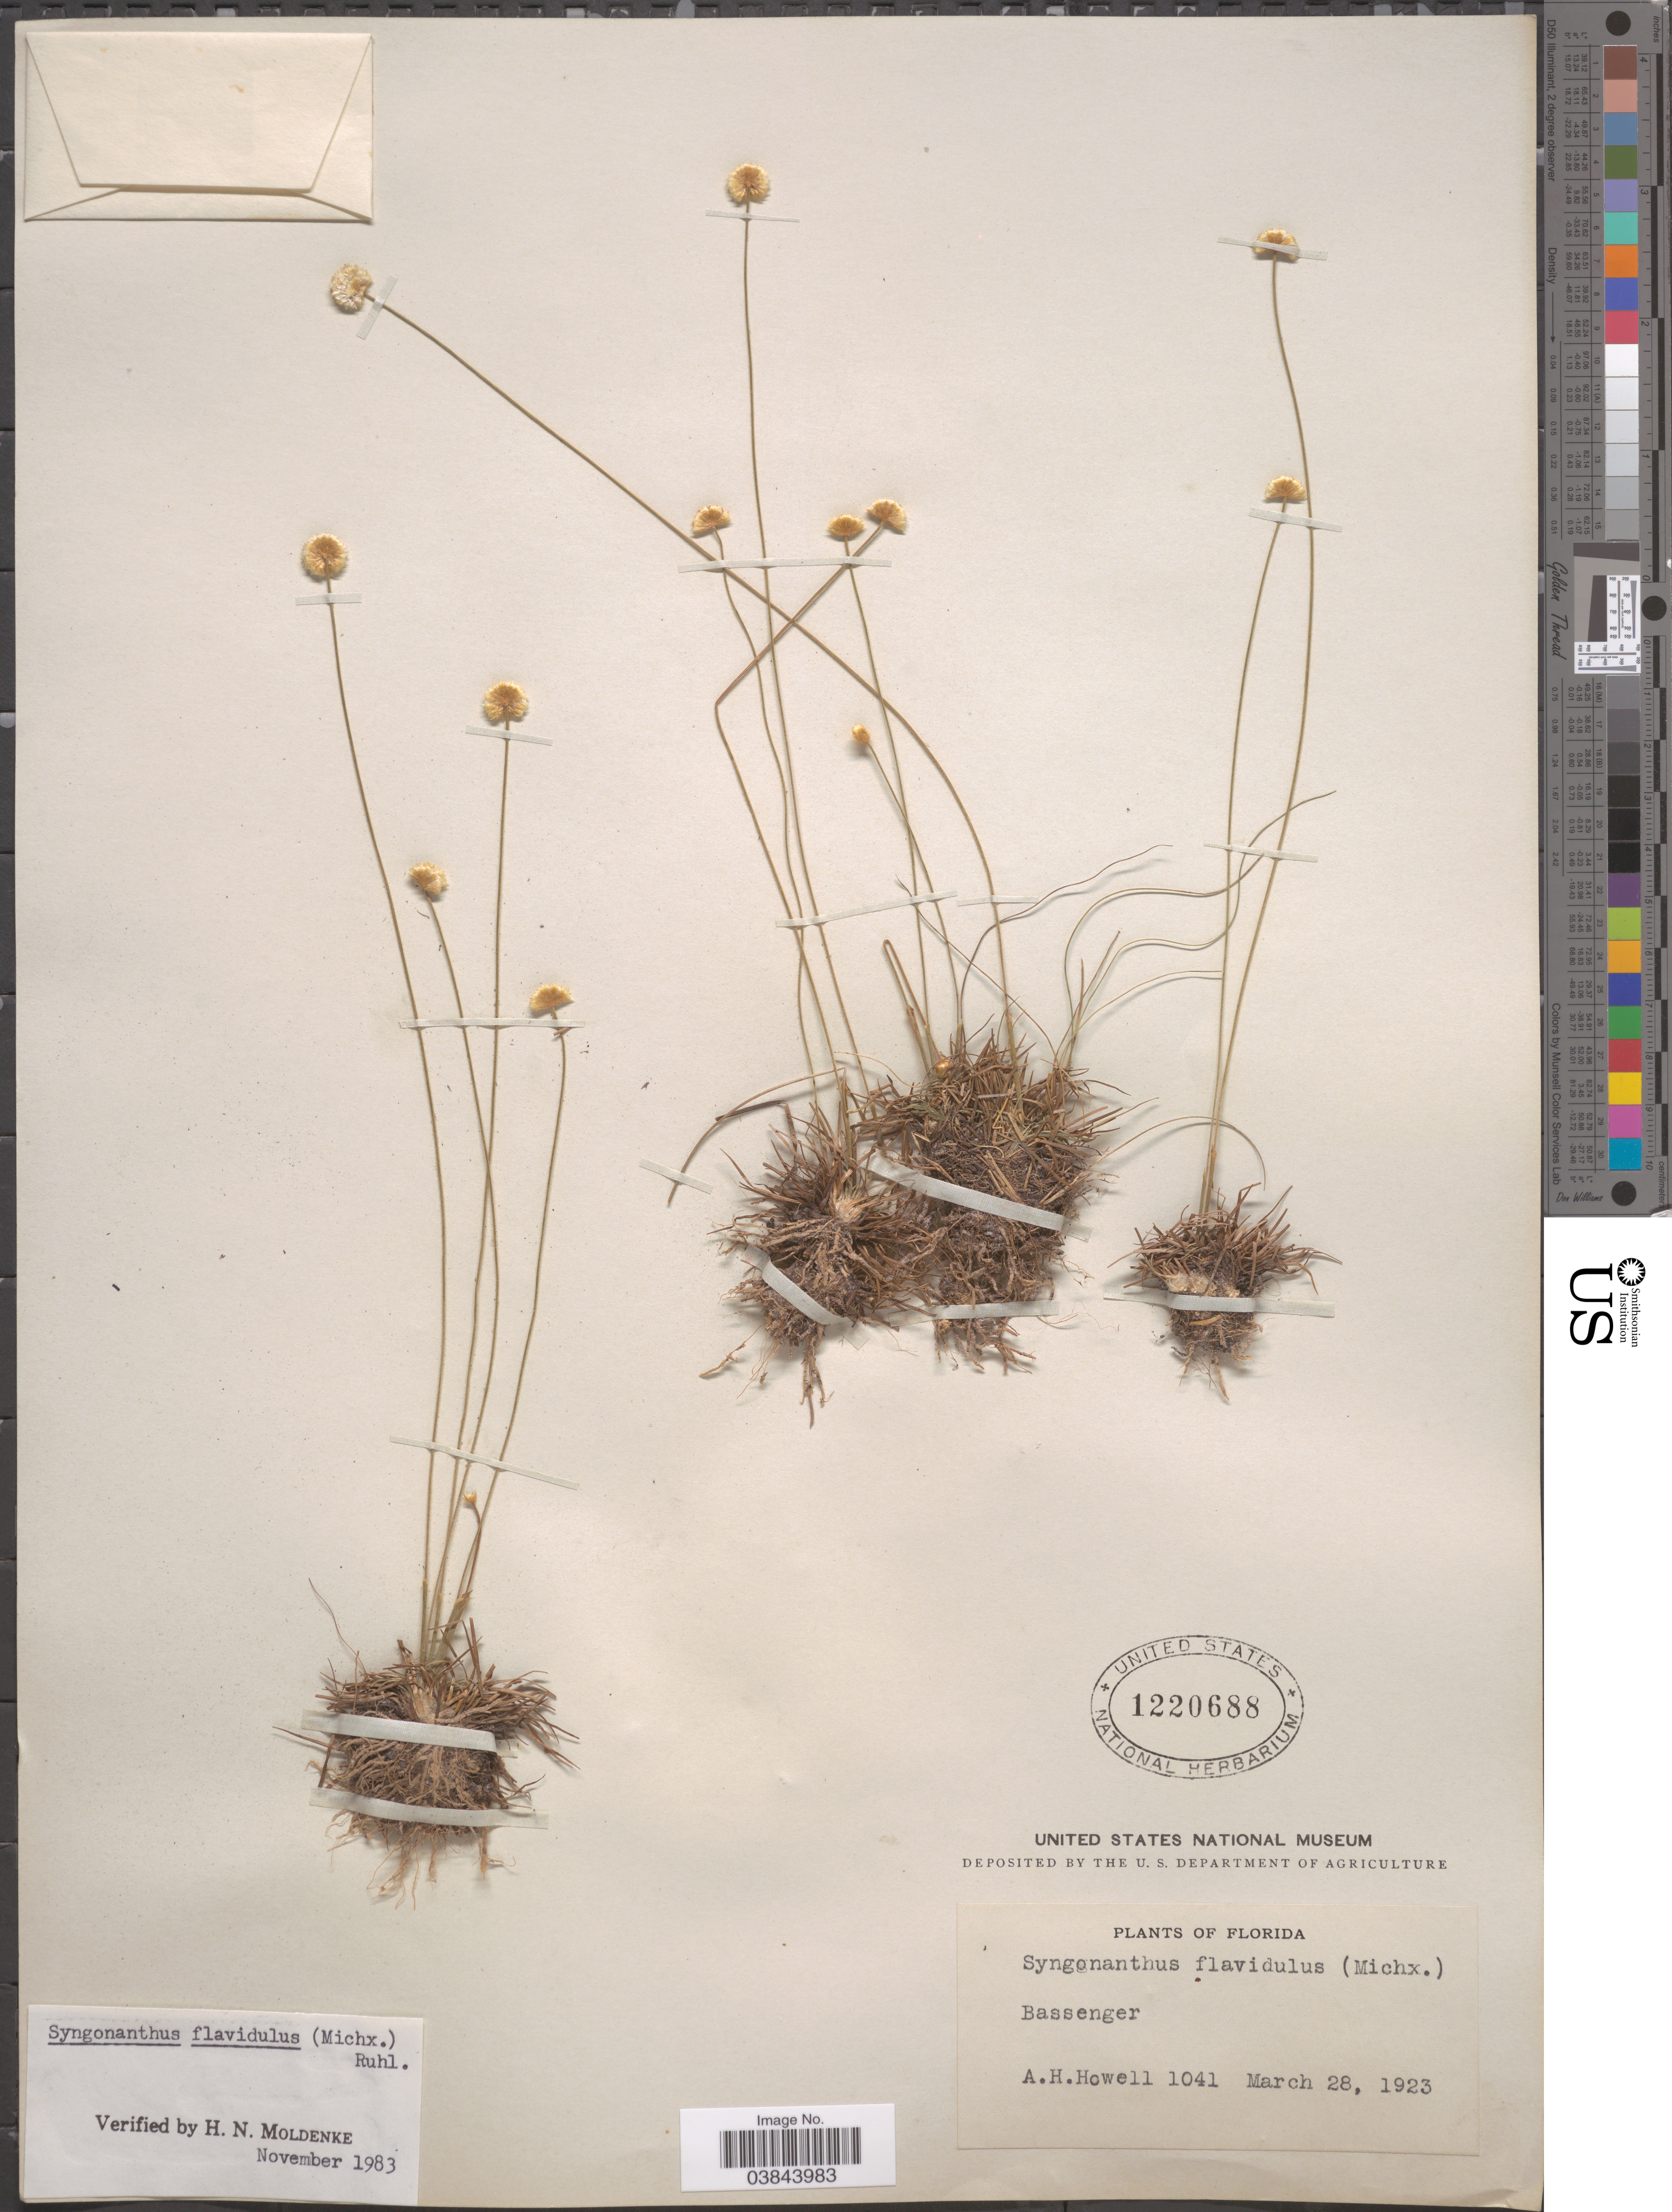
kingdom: Plantae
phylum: Tracheophyta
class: Liliopsida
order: Poales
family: Eriocaulaceae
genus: Syngonanthus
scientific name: Syngonanthus flavidulus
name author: (Michx.) Ruhland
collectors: A. Howell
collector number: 1041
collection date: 1923-03-28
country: United States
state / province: Florida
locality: Bassenger.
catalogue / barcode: US 1220688